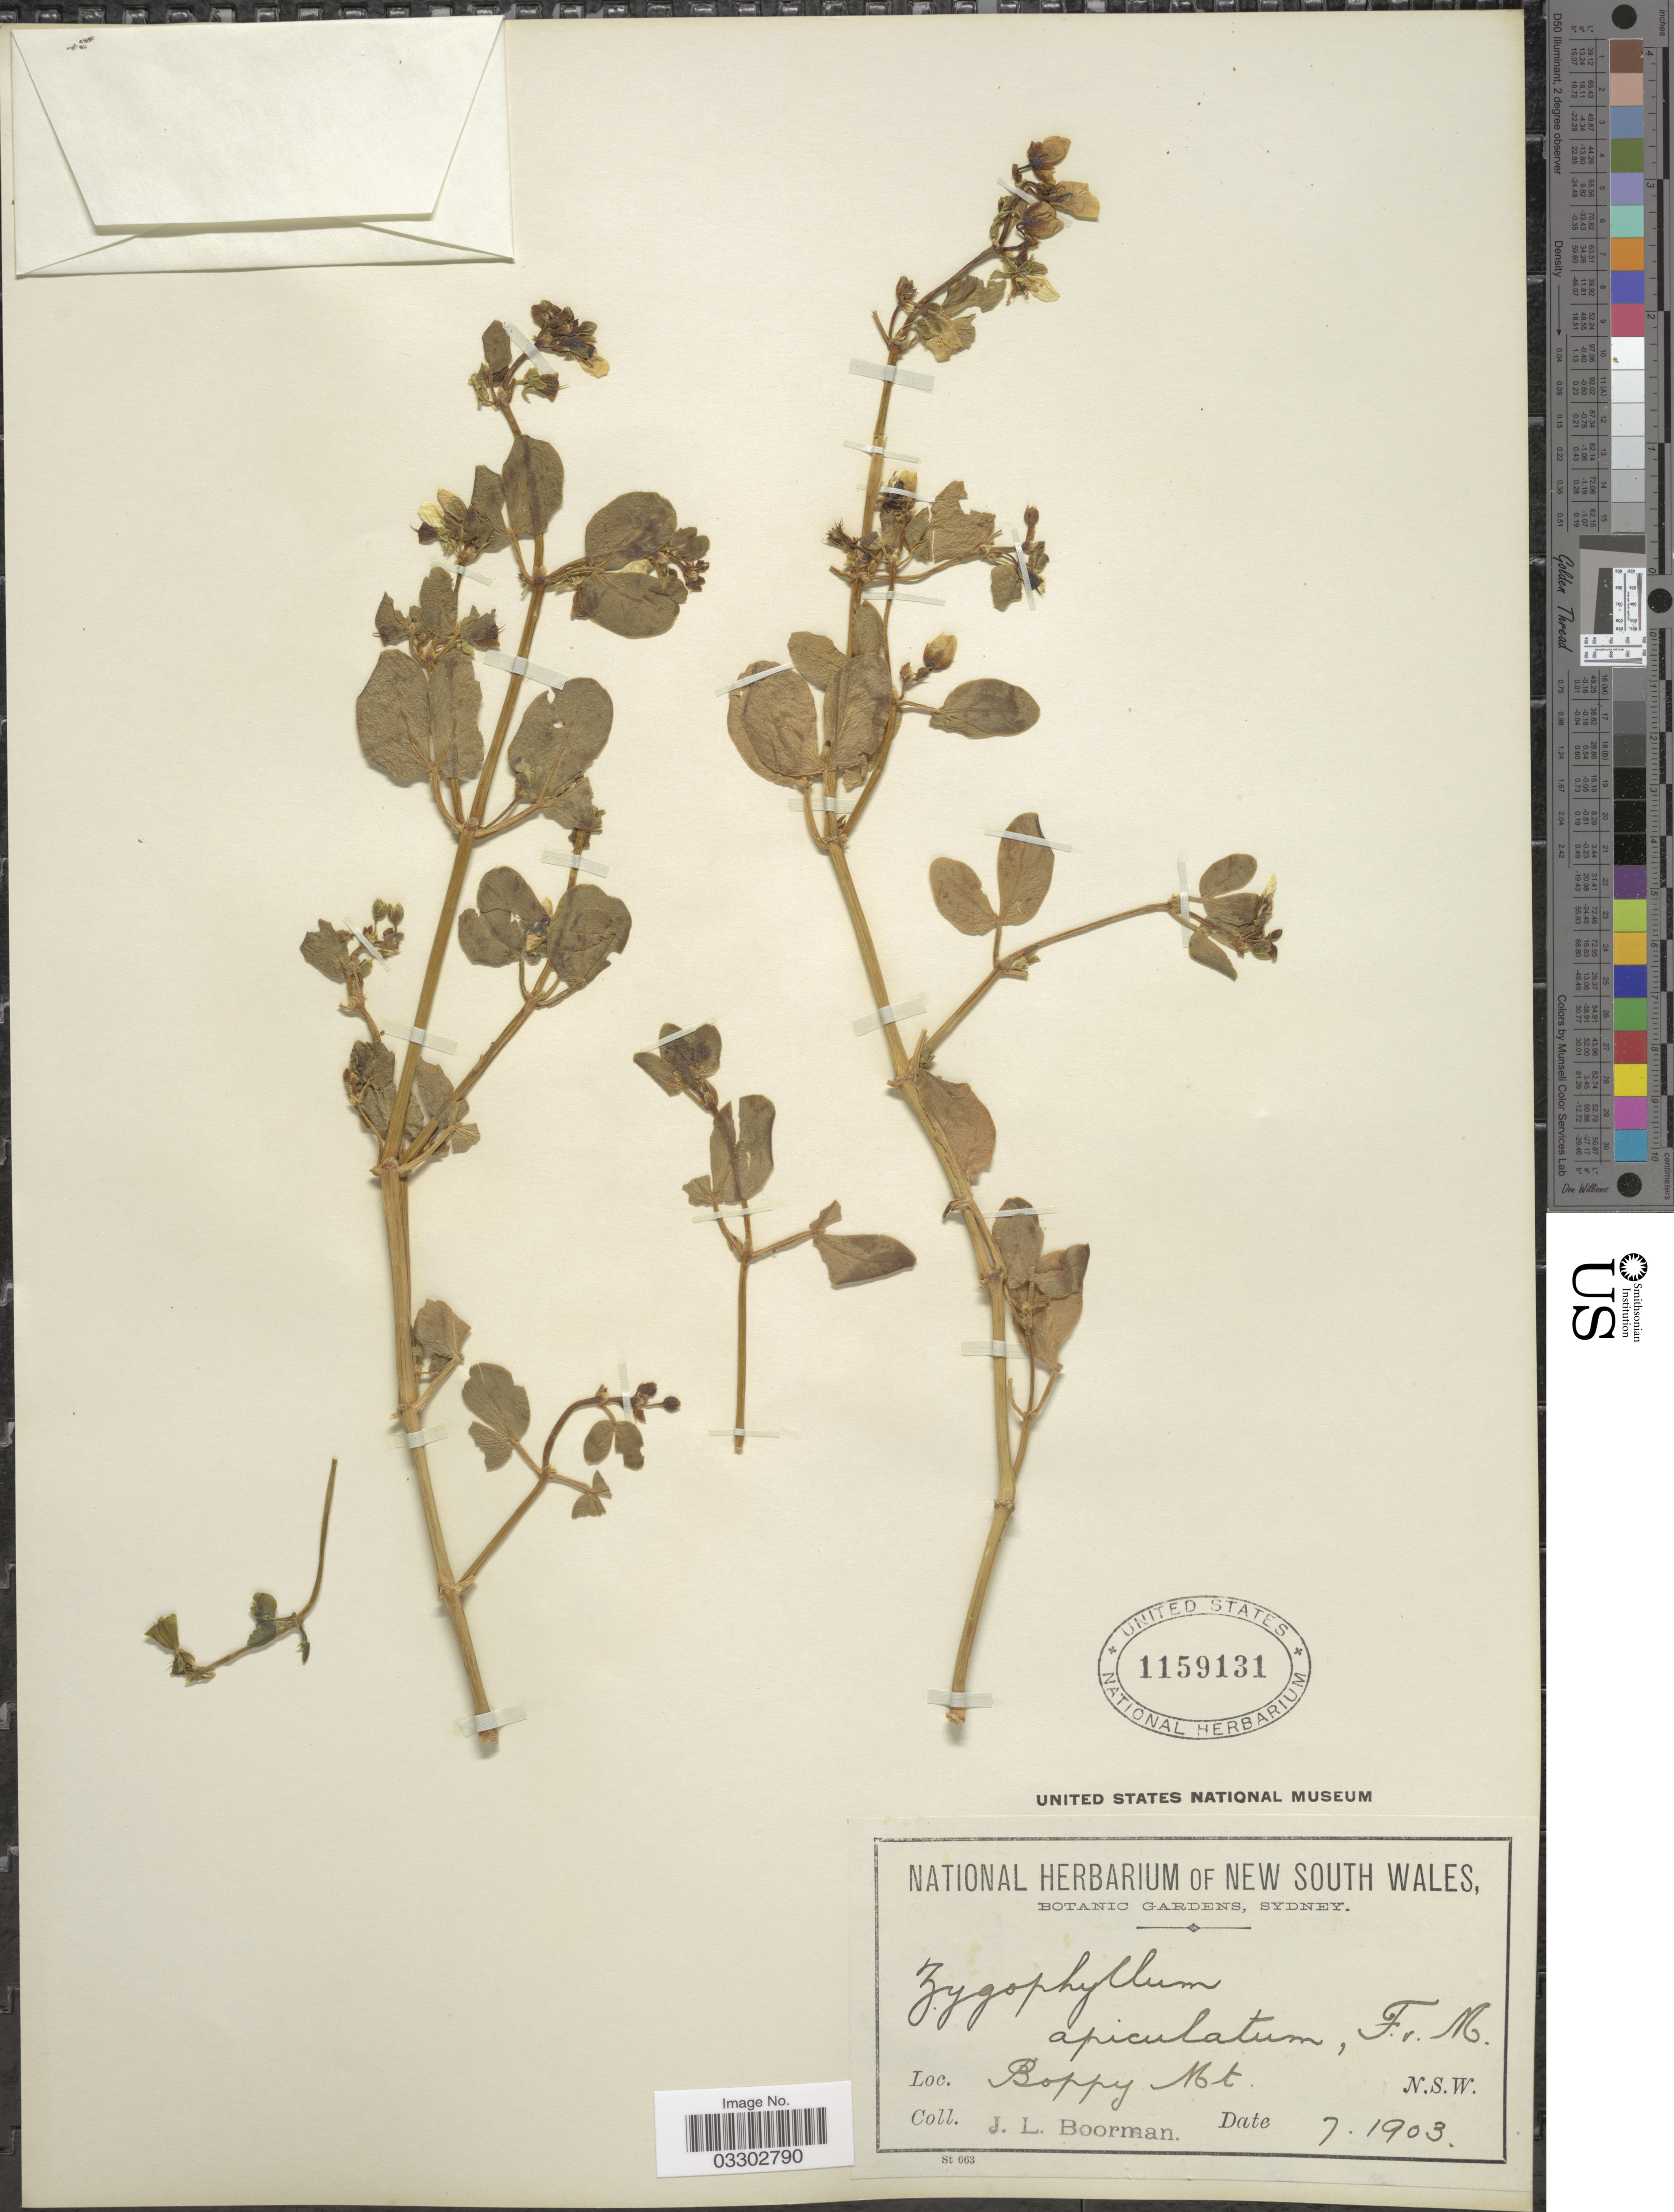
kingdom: Plantae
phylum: Tracheophyta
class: Magnoliopsida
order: Zygophyllales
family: Zygophyllaceae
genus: Roepera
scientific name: Roepera apiculata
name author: (F. Muell.) Beier & Thulin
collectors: J. Boorman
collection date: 1903-07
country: Australia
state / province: New South Wales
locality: Boppy Mt.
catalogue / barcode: US 1159131